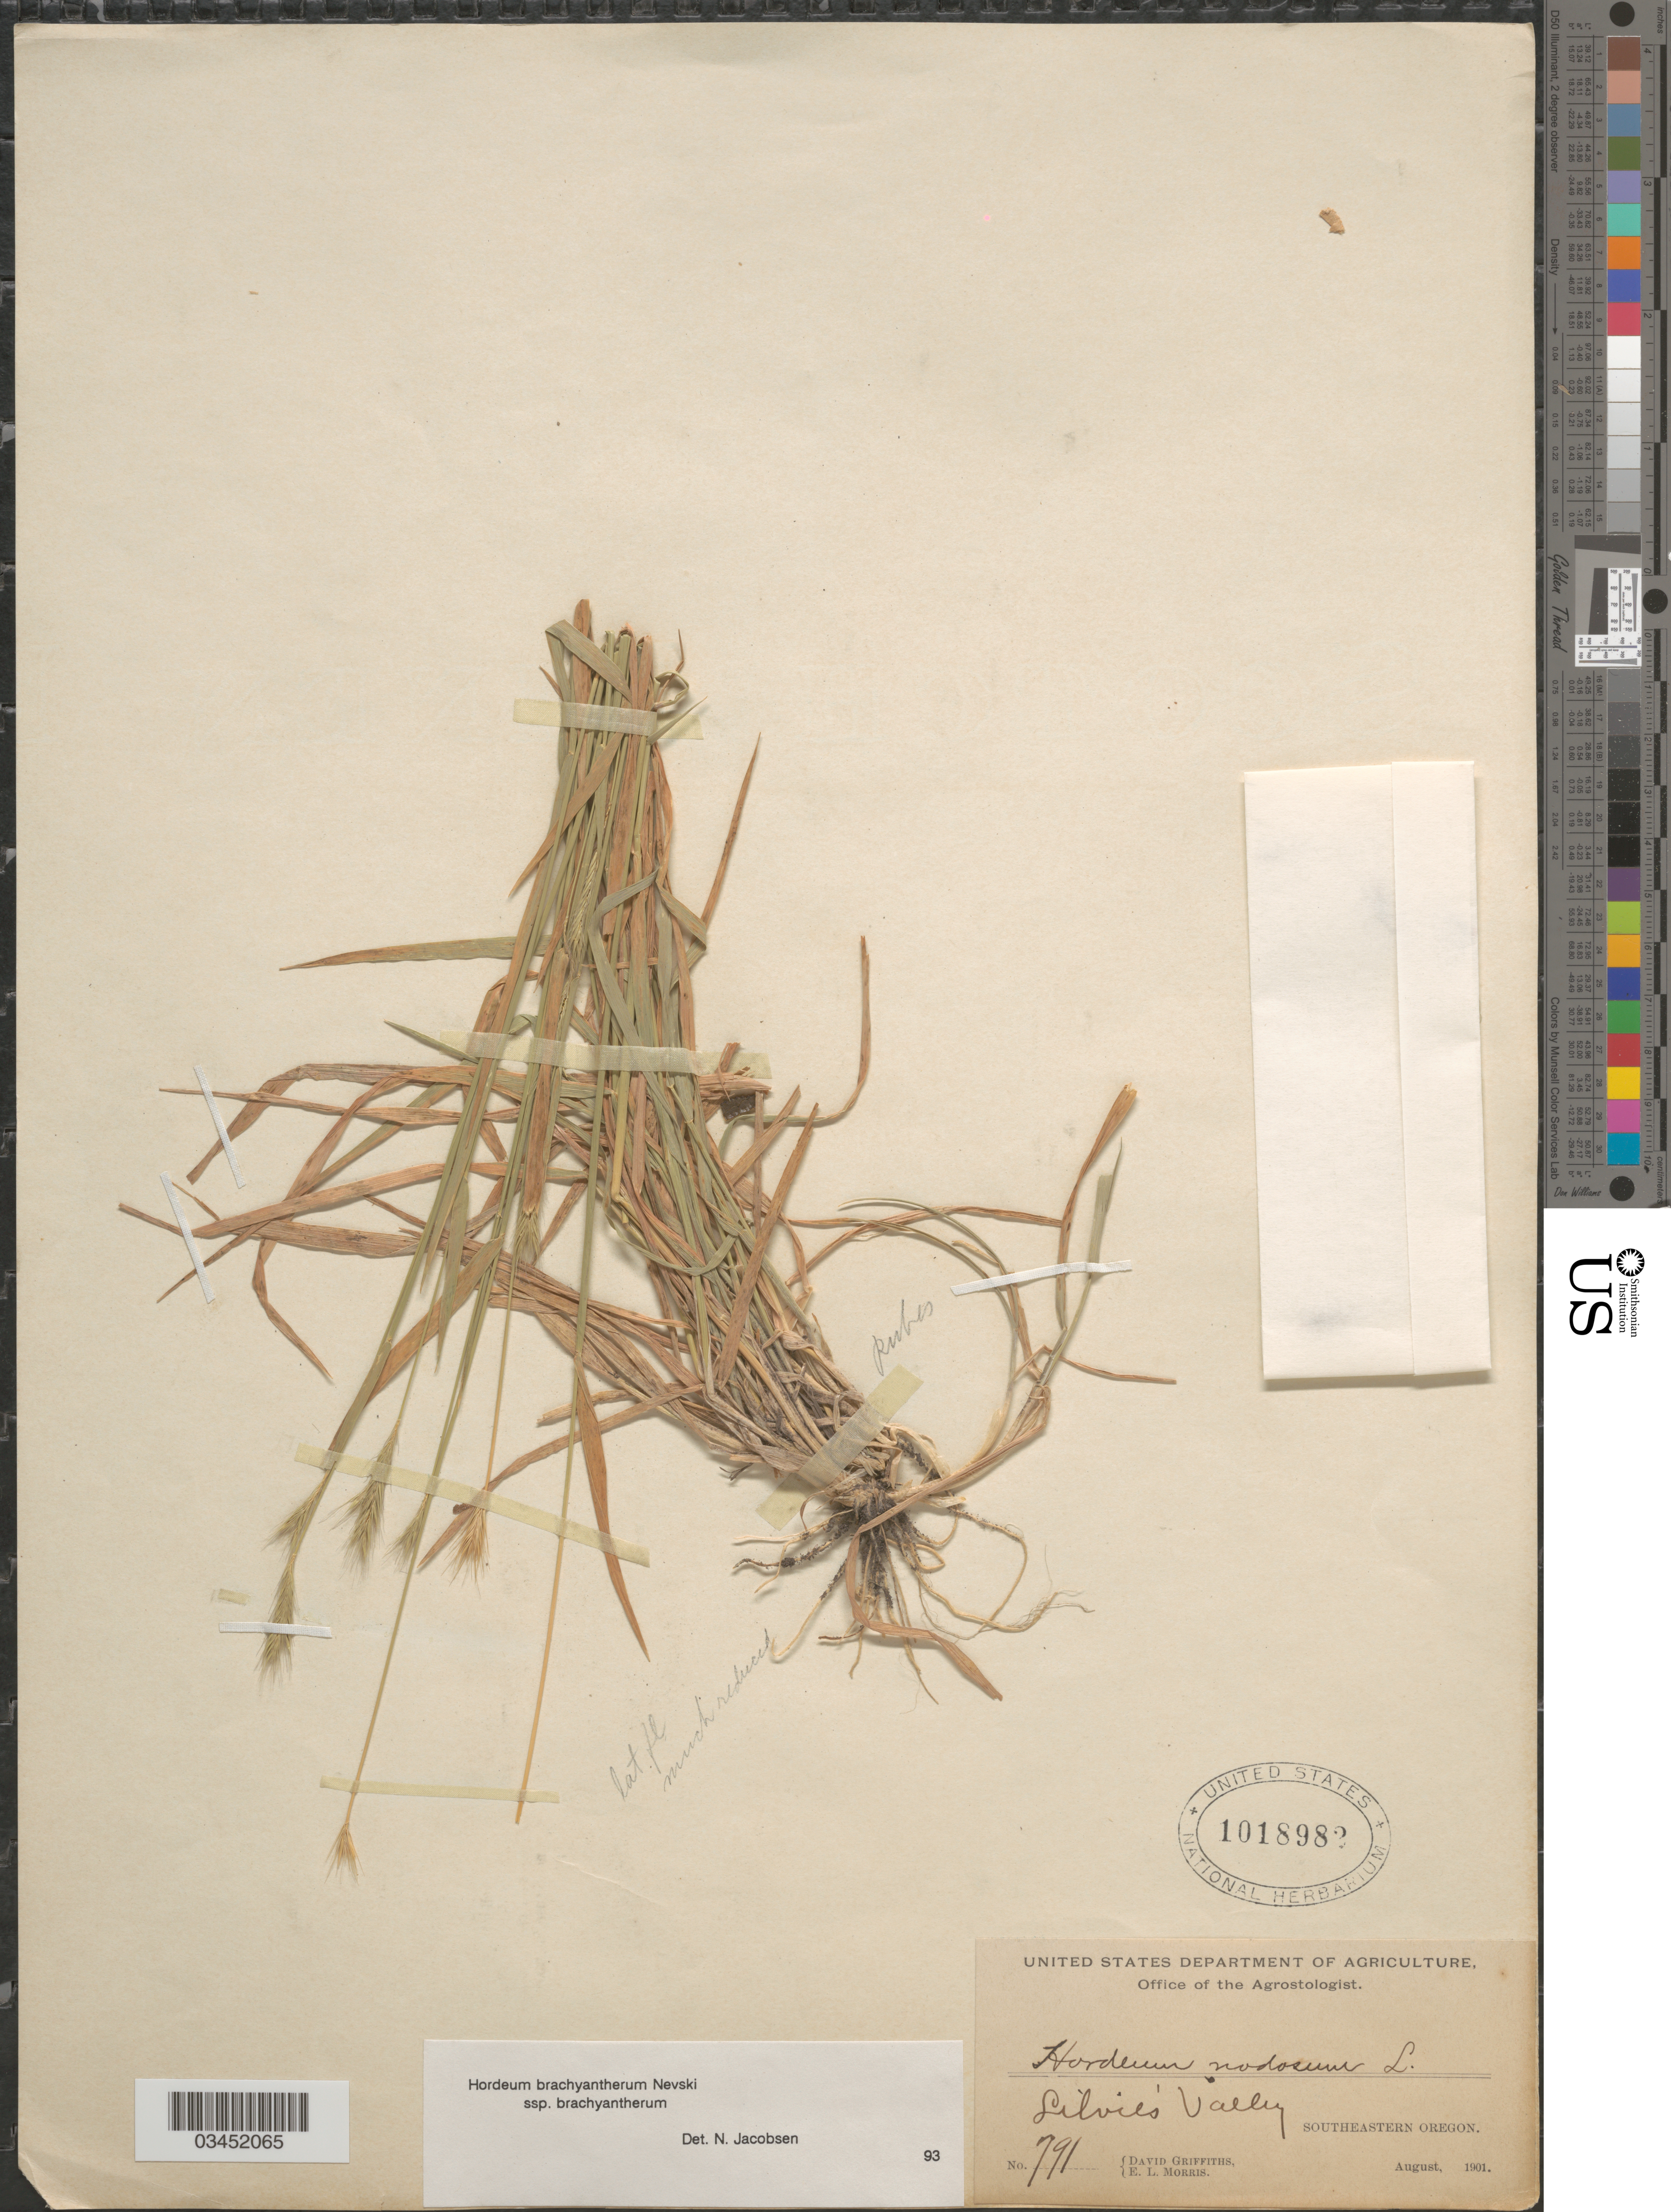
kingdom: Plantae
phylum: Tracheophyta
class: Liliopsida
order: Poales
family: Poaceae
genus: Hordeum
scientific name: Hordeum brachyantherum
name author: Nevski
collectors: D. Griffiths & E. Morris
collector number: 791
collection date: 1901-08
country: United States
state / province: Oregon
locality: Silvie's Valley. Southeastern Oregon.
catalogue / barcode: US 1018982